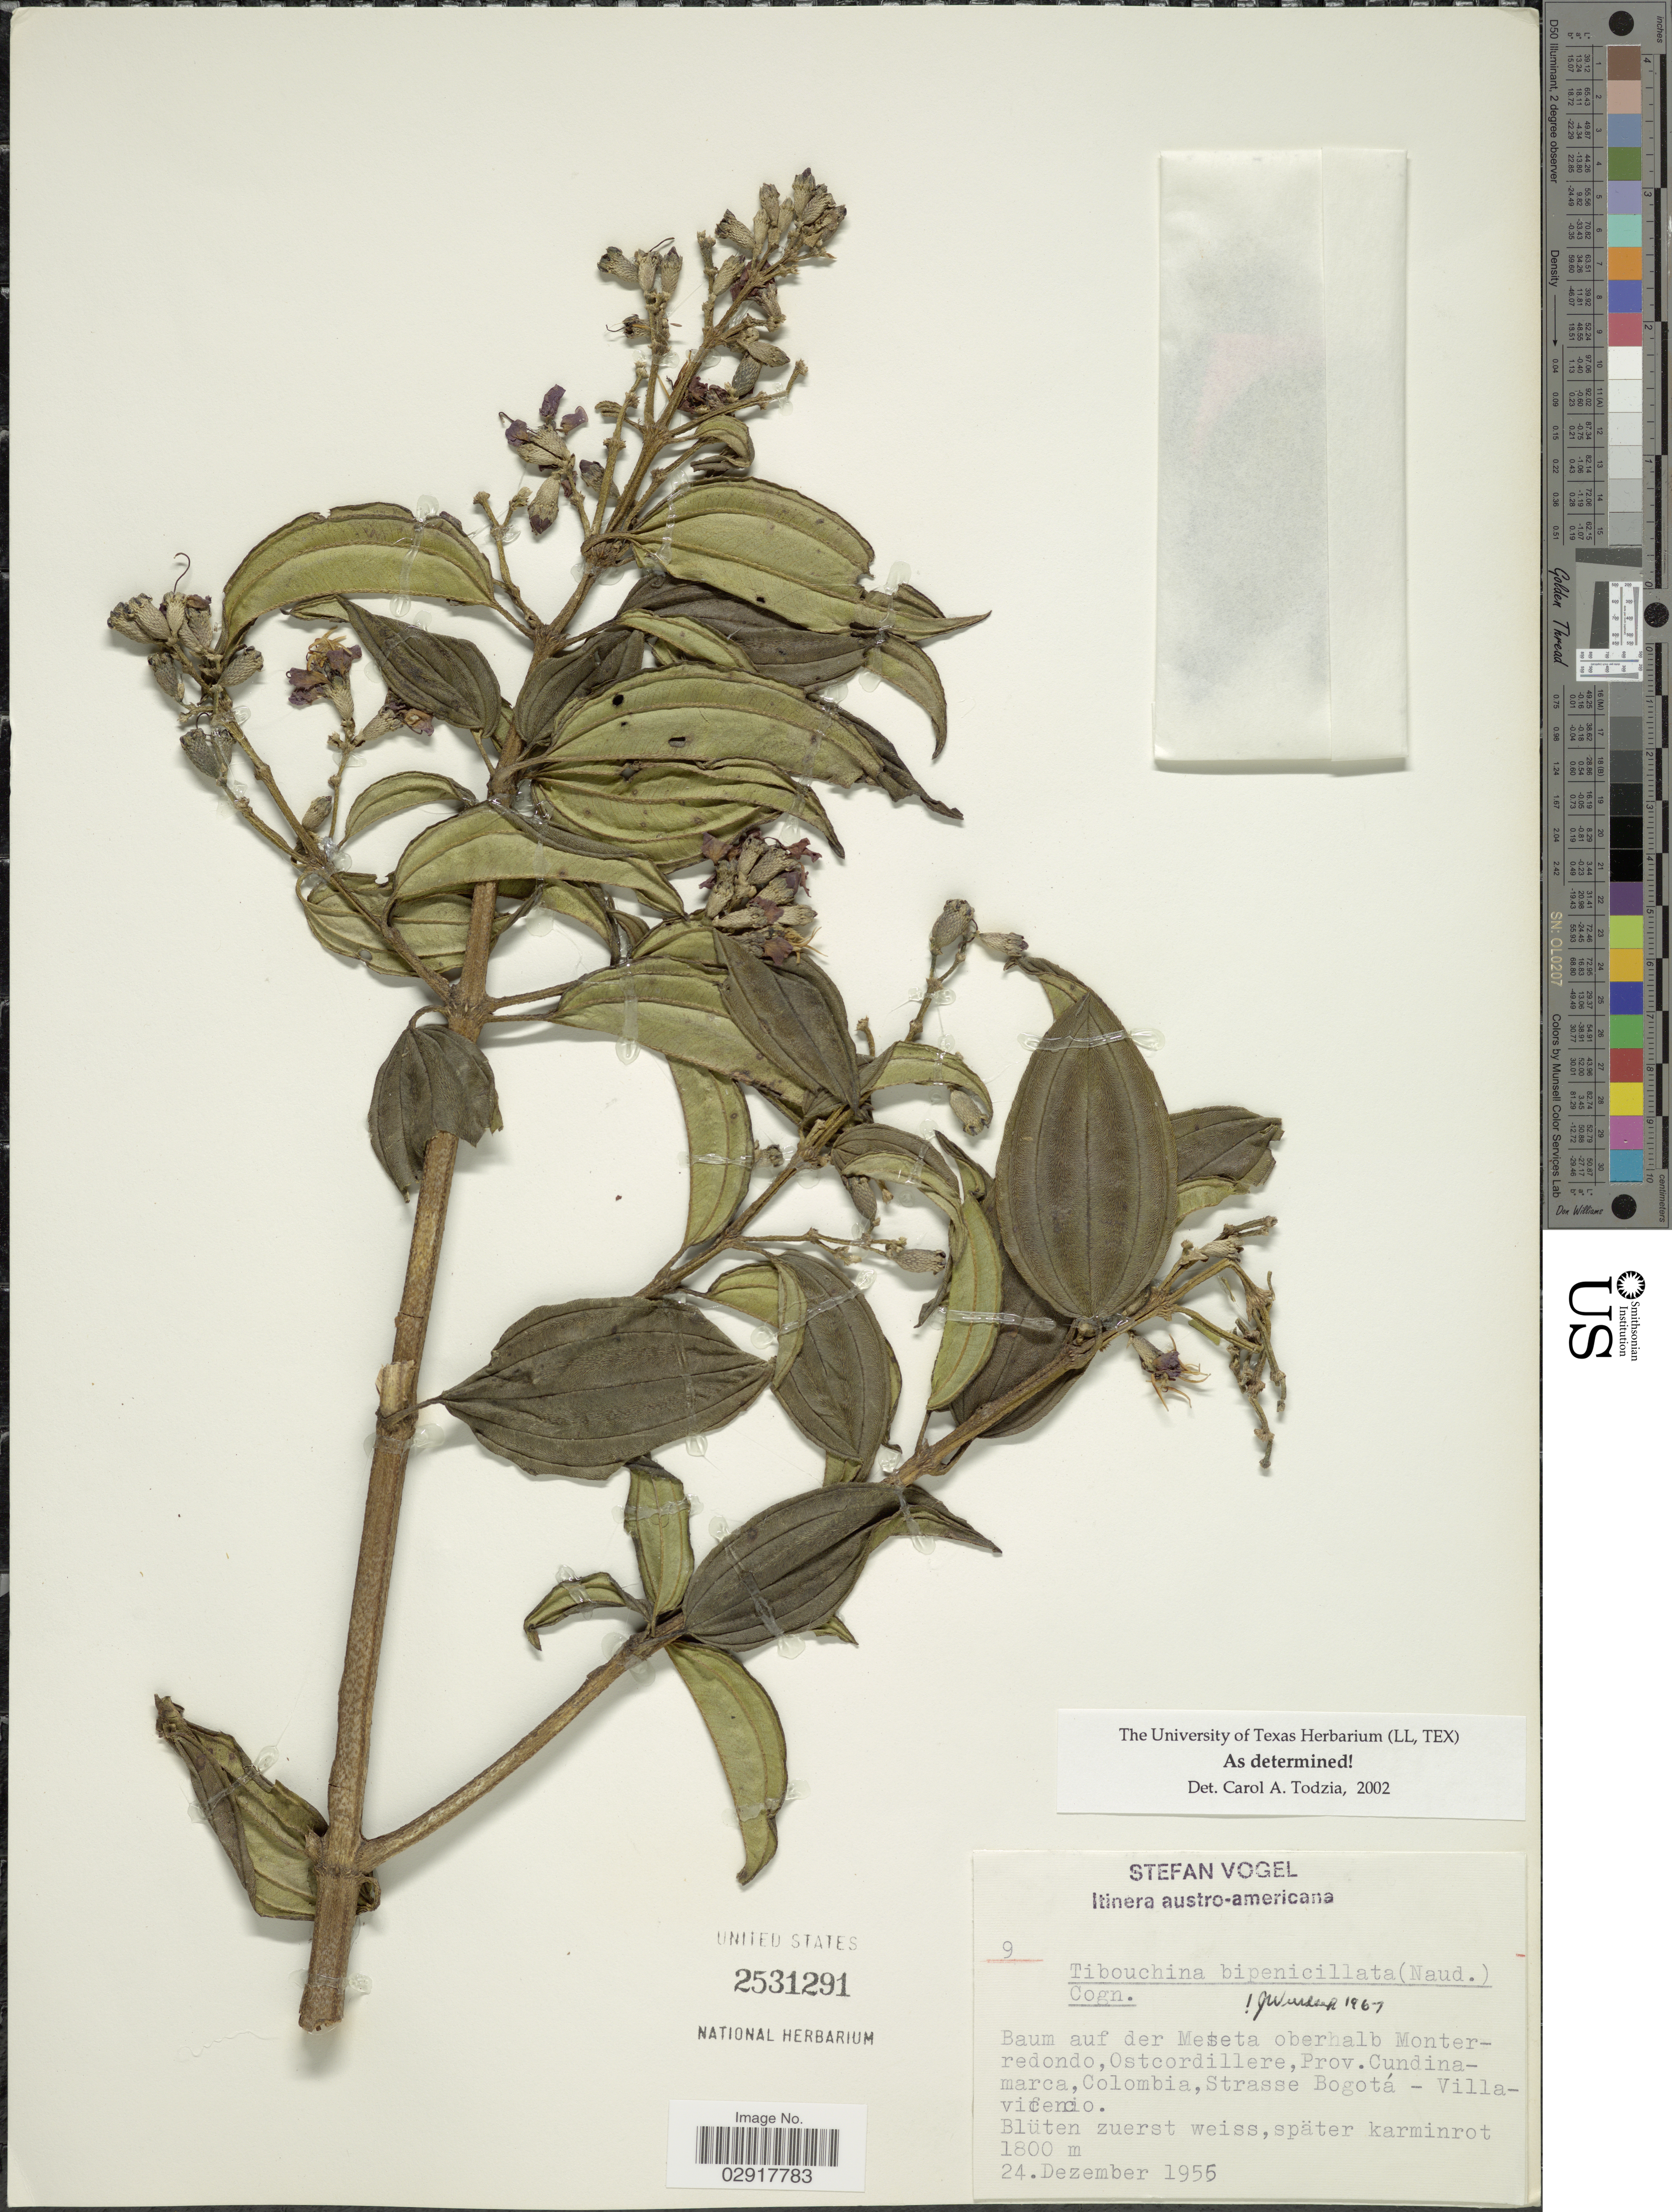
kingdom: Plantae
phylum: Tracheophyta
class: Magnoliopsida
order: Myrtales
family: Melastomataceae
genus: Tibouchina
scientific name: Tibouchina bipenicillata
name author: (Naudin) Cogn.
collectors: S. Vogel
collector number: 9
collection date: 1955-12-24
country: Colombia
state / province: Cundinamarca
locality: Austro-americana. Baum auf der Meseta oberhalb Monterredondo, Ostcordillere, Prov. Cundinarmarca, Colombia, Strasse Bogotá - Villa-vicencio.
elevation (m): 1800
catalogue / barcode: US 2531291